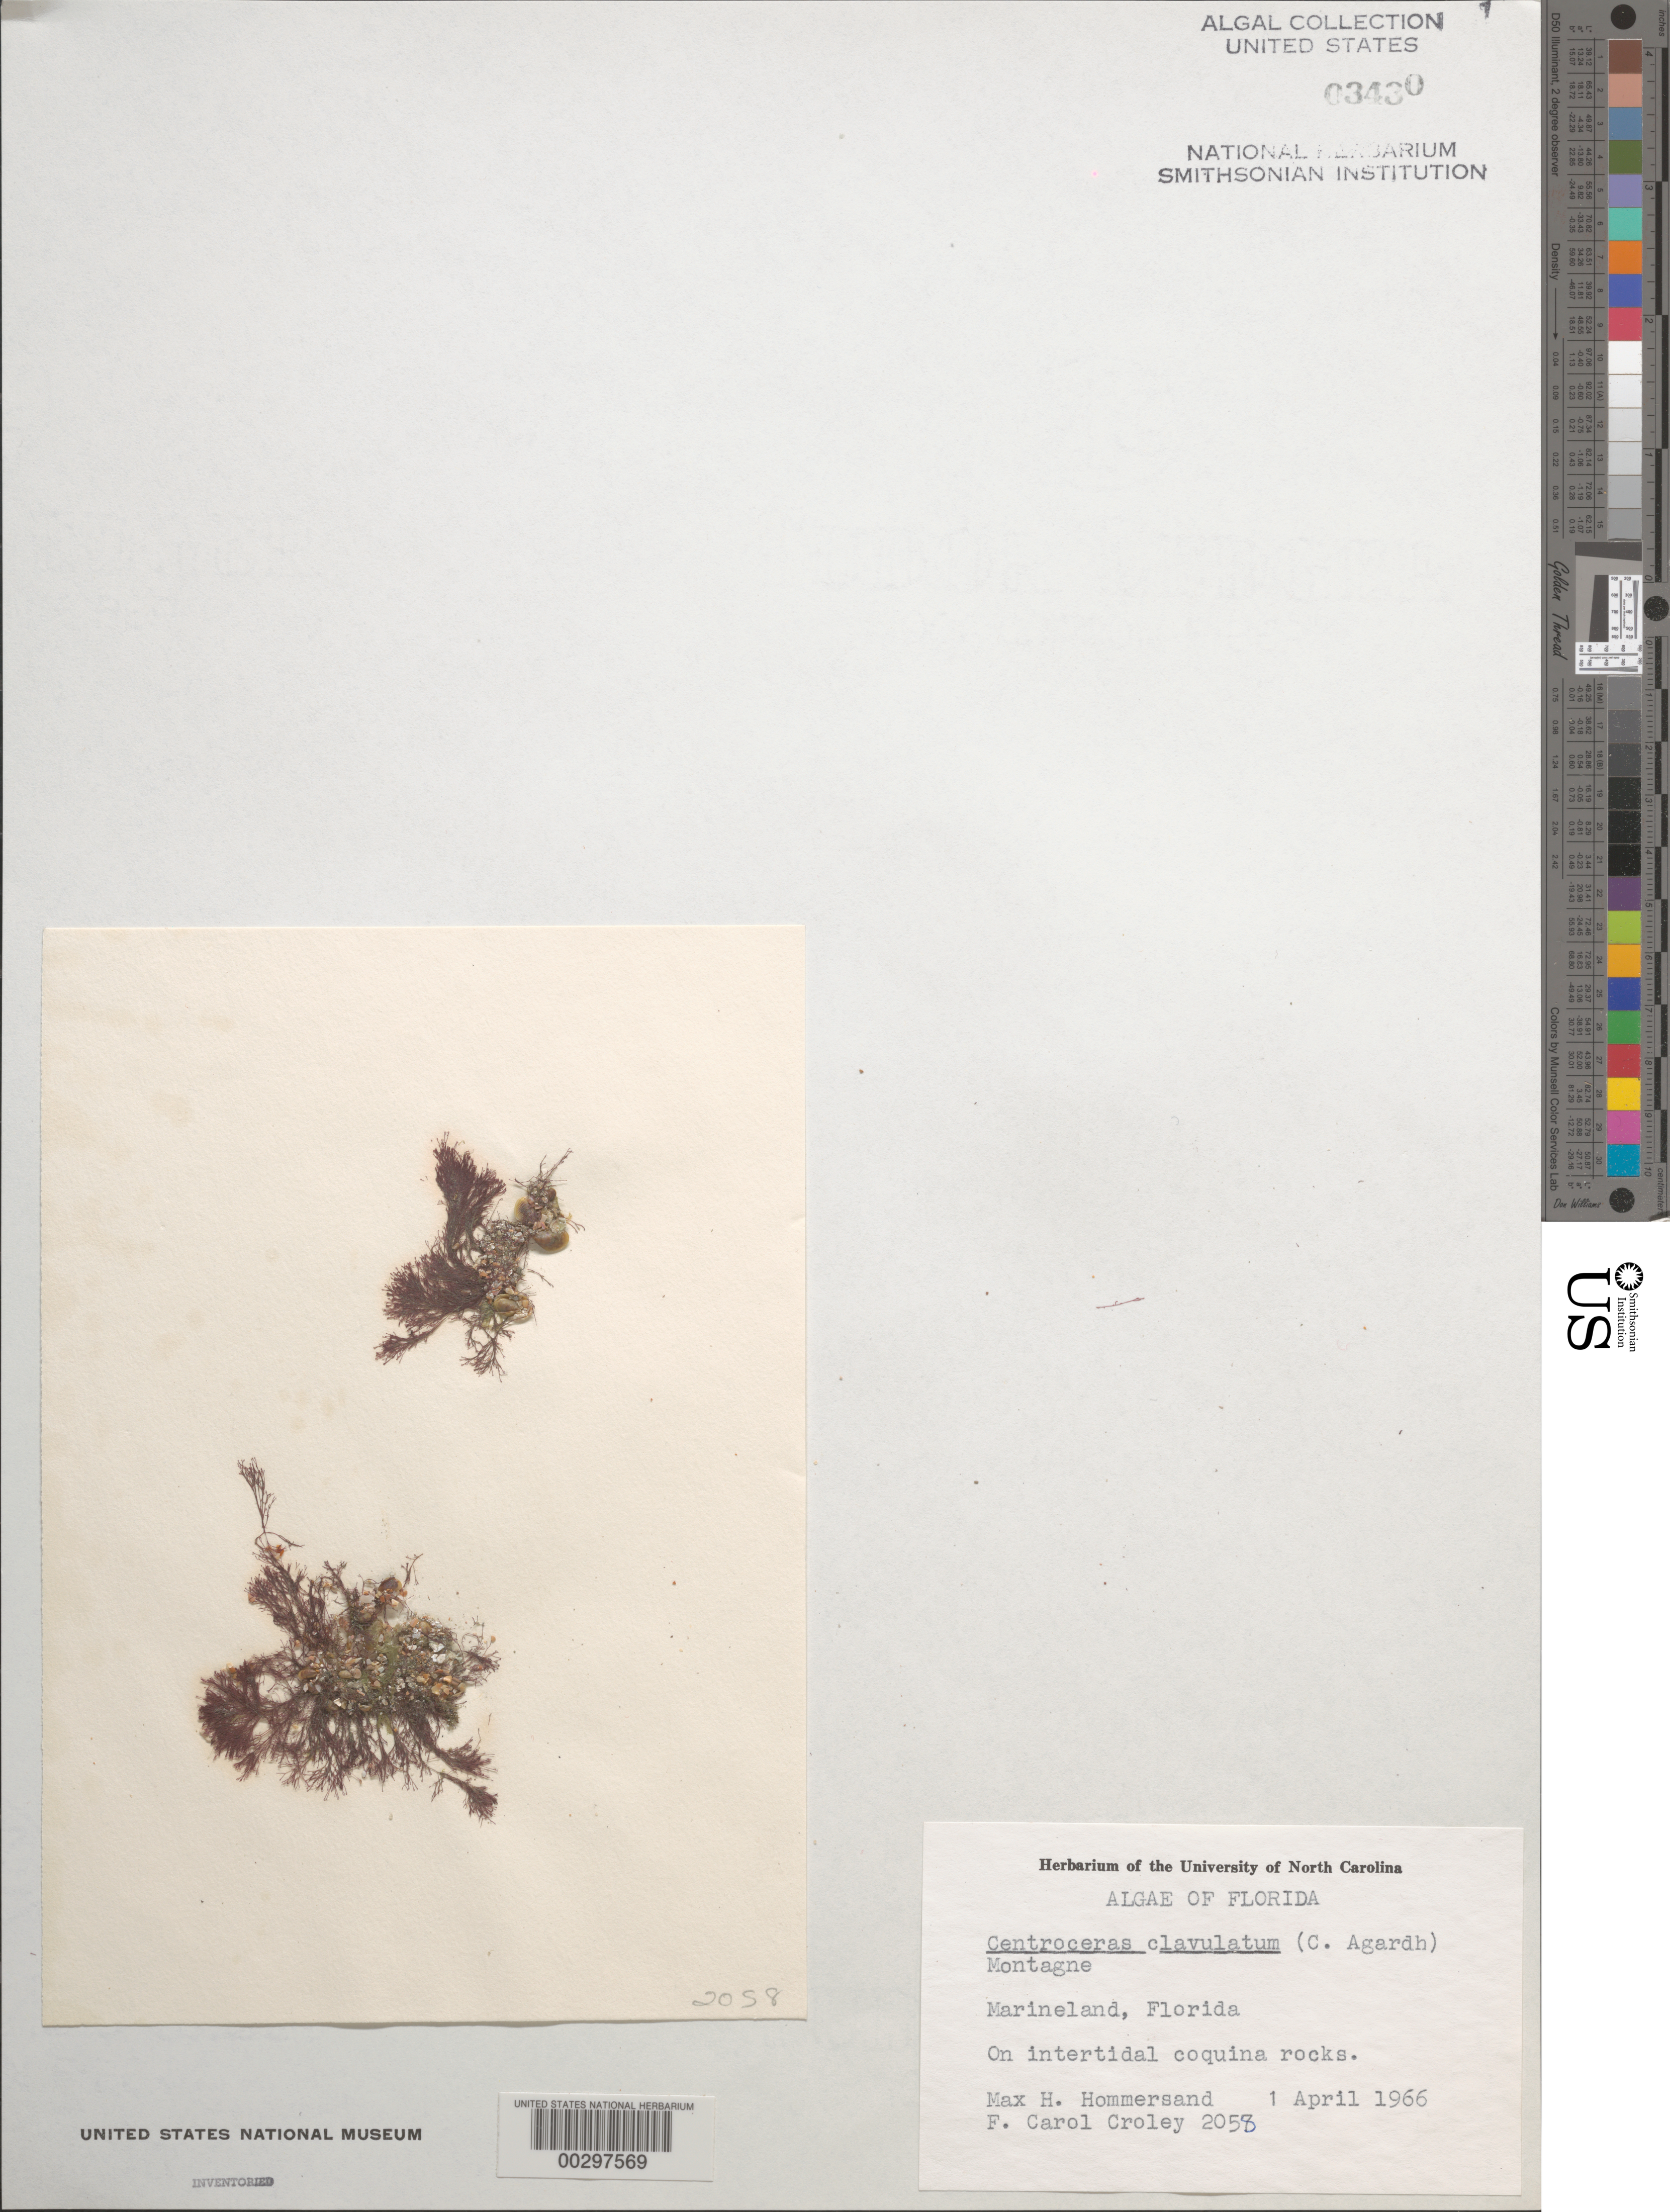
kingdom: Plantae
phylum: Rhodophyta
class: Florideophyceae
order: Ceramiales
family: Ceramiaceae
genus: Centroceras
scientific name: Centroceras clavulatum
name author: (C. Agardh) Mont.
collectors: M. H. Hommersand & F. C. Croley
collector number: FCC 2058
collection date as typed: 01 Apr 1966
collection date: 1966-04-01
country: United States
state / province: Florida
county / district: Flagler County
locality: Marineland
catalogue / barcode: US 3430